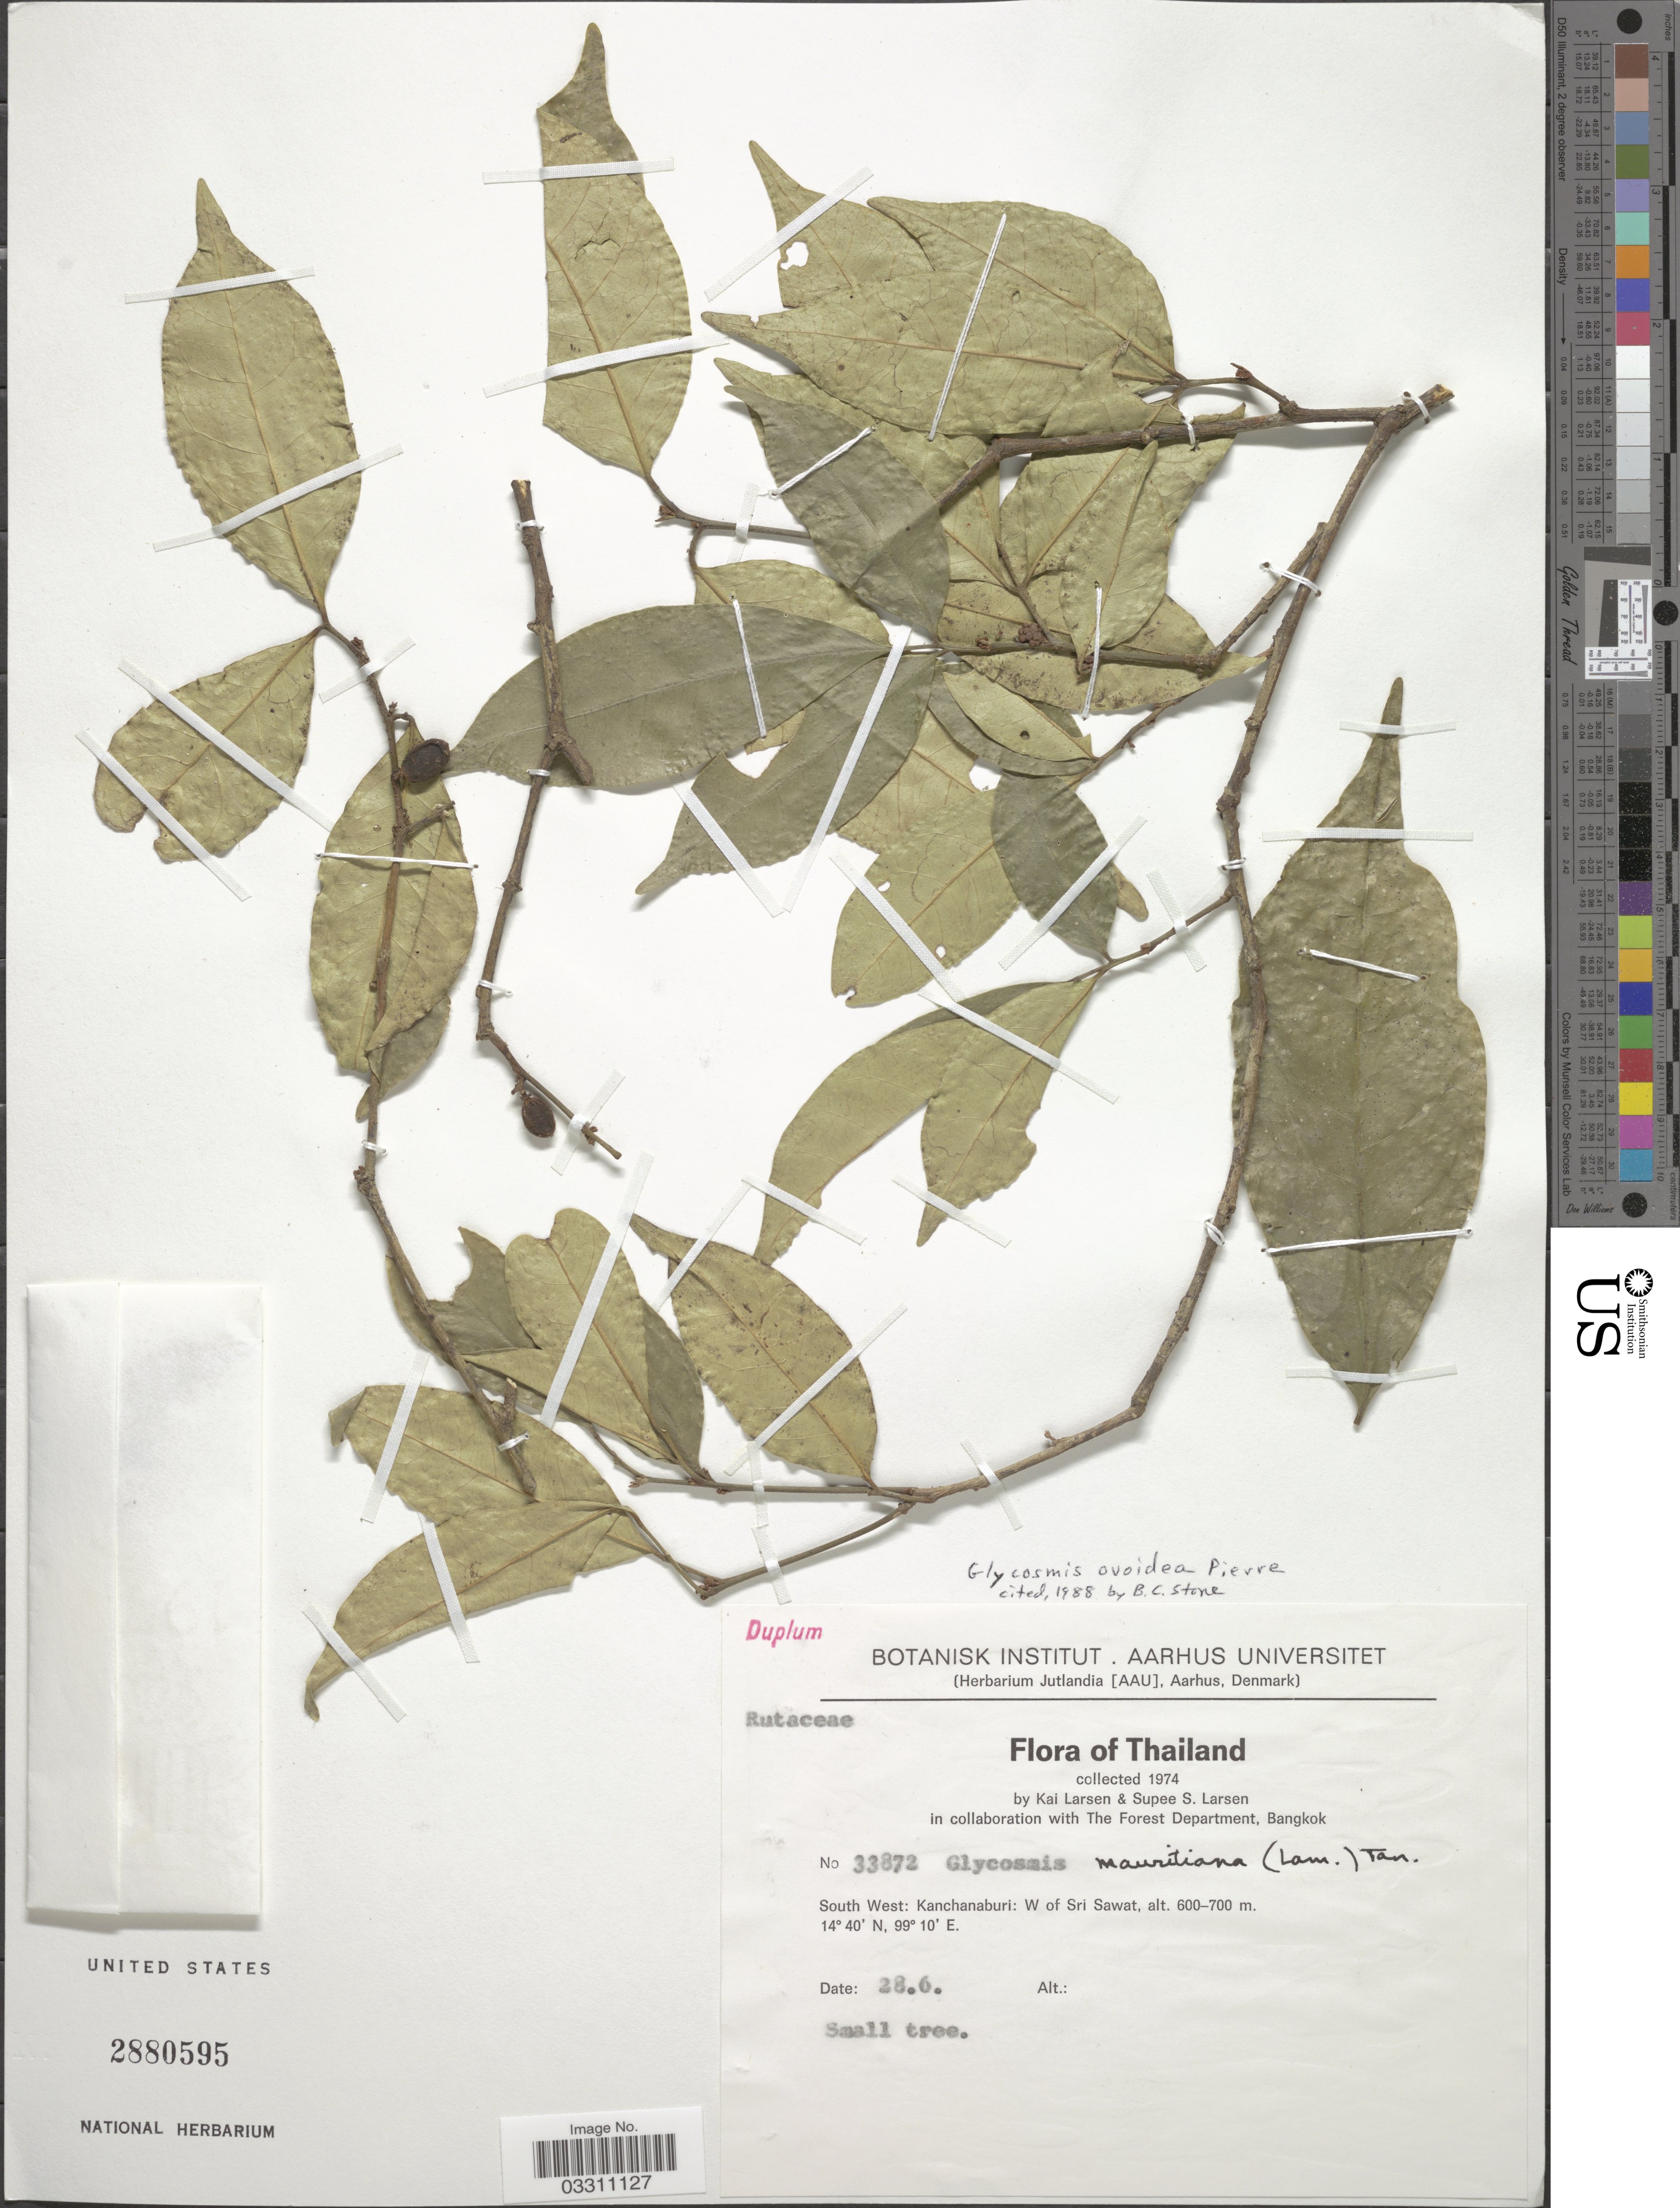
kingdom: Plantae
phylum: Tracheophyta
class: Magnoliopsida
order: Sapindales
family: Rutaceae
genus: Glycosmis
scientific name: Glycosmis ovoidea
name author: Pierre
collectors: K. Larsen & S. Larsen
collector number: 33872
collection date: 1974-06-28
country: Thailand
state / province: Kanchanaburi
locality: South West: Kanchanaburi: W of Sri Sawat.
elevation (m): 600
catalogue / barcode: US 2880595